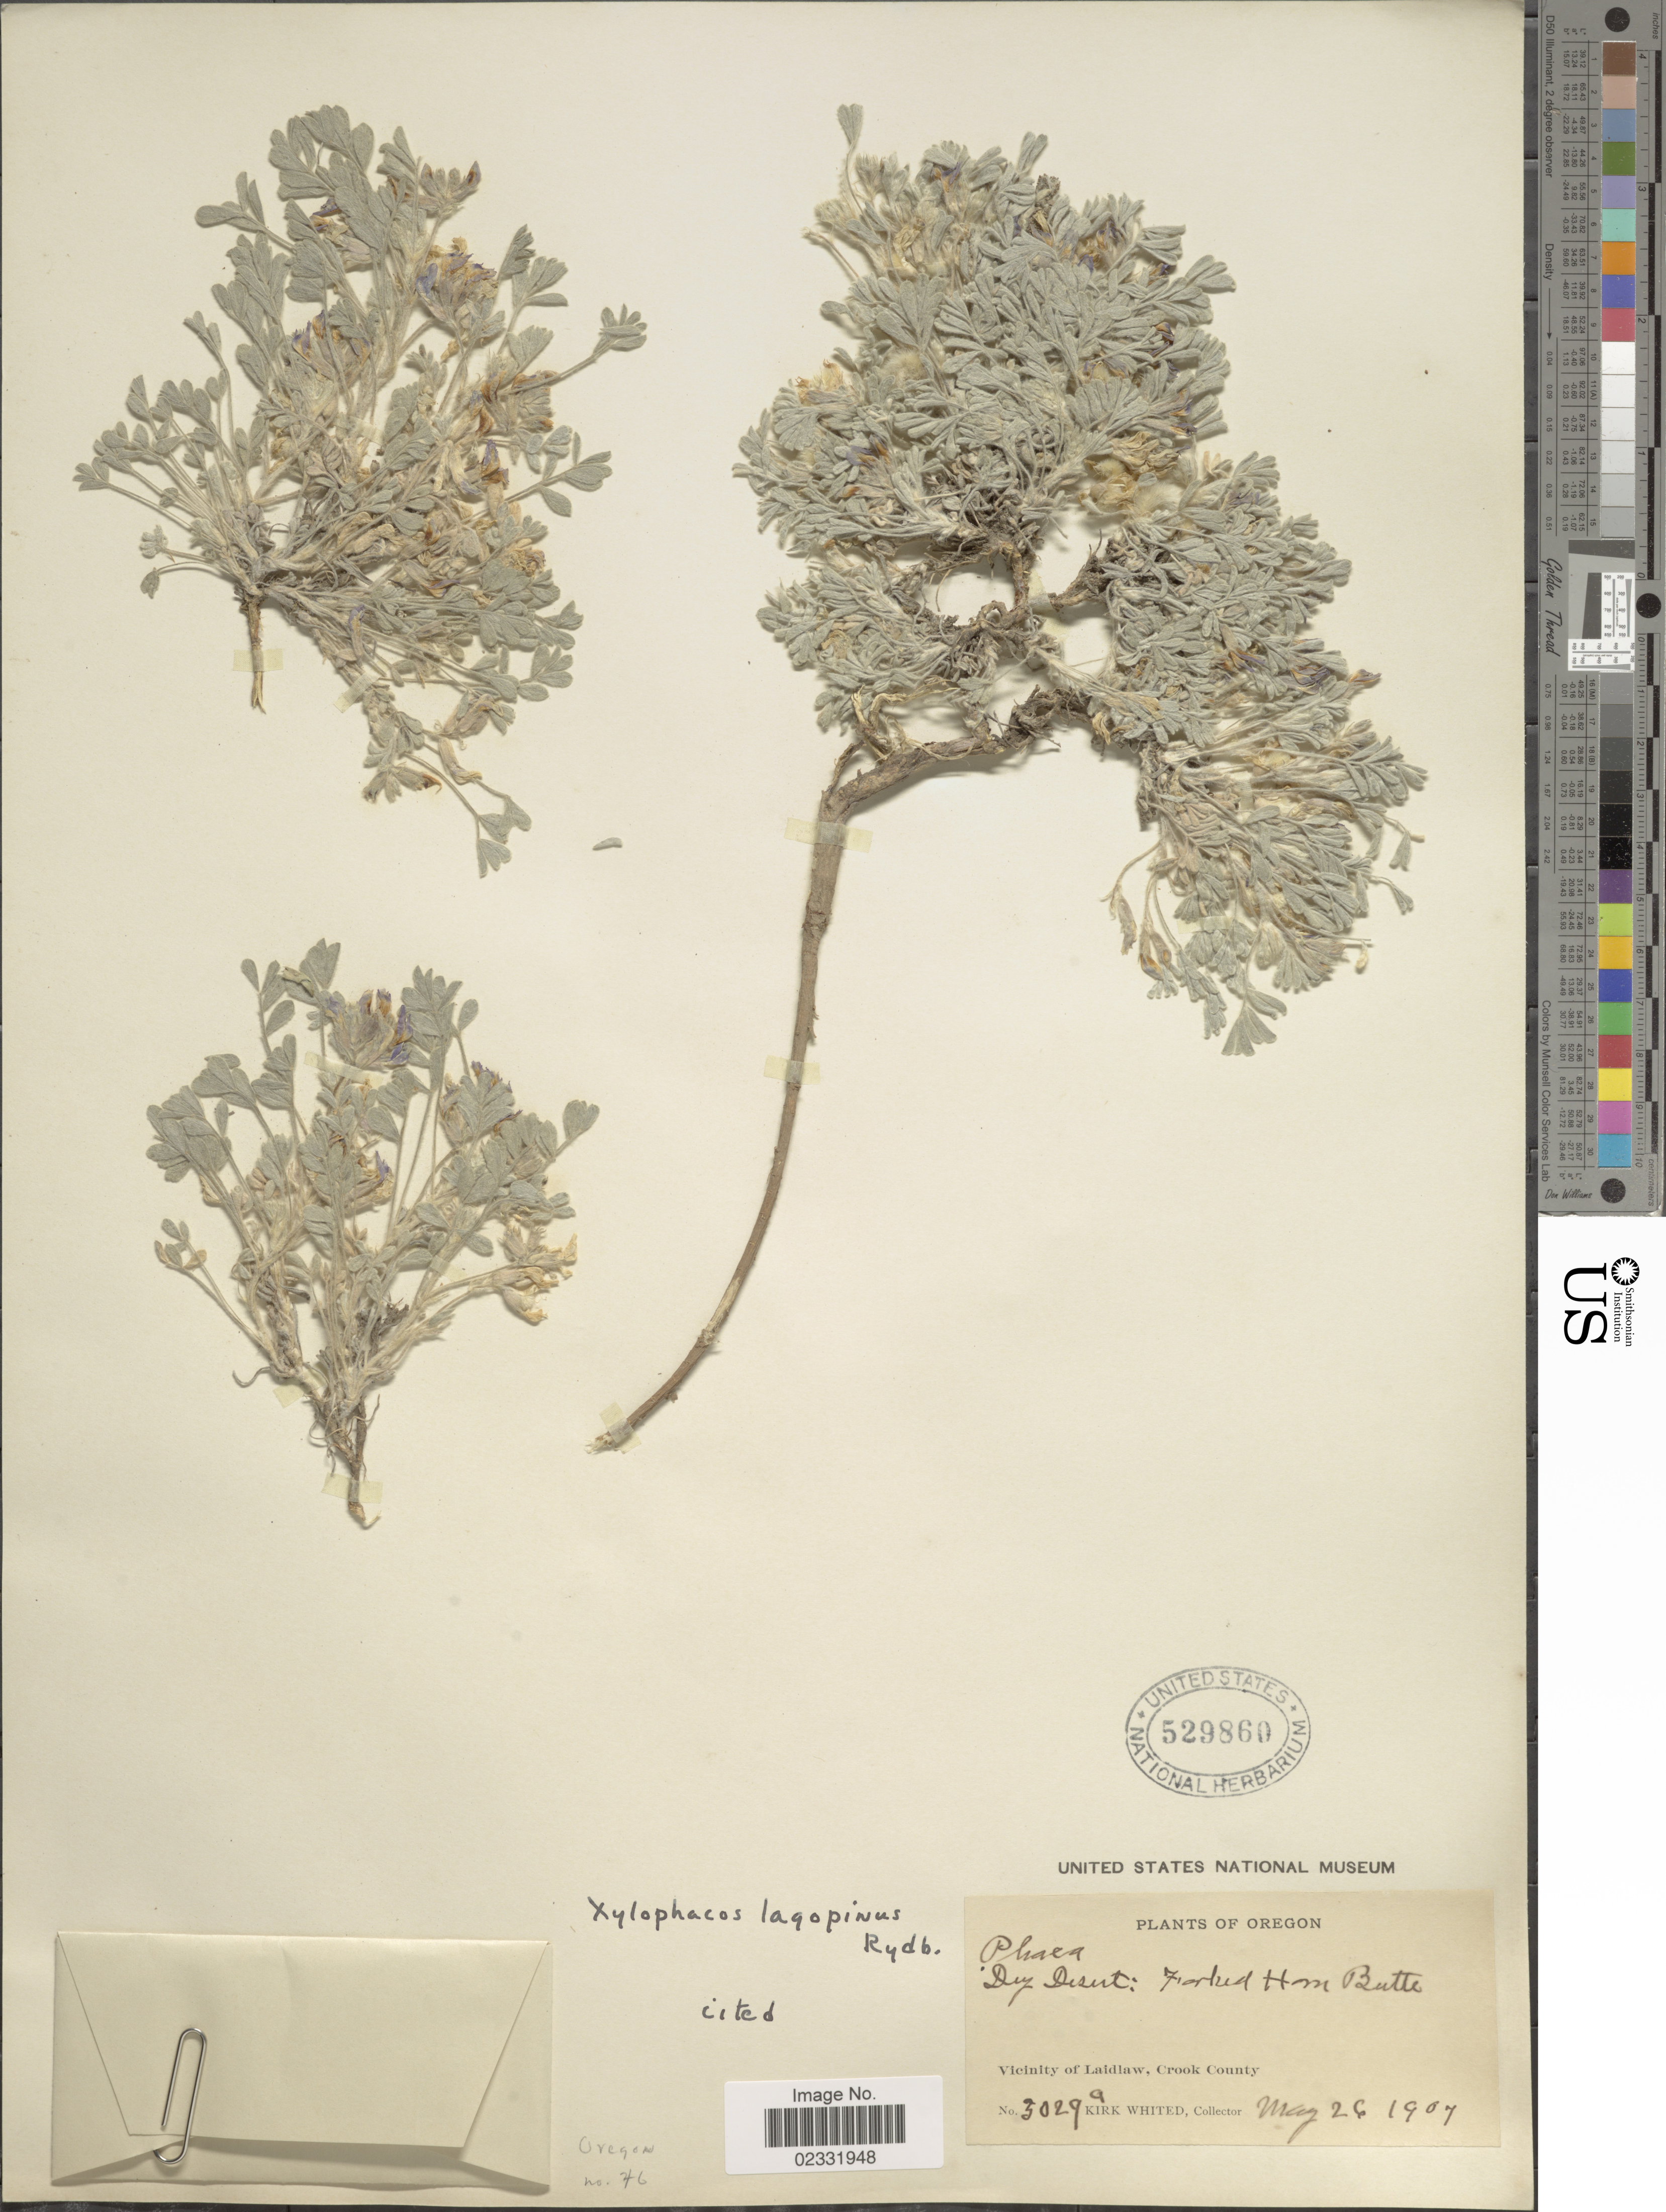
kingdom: Plantae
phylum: Tracheophyta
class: Magnoliopsida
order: Fabales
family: Fabaceae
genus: Astragalus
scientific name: Astragalus lagopinus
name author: (Rydb.) M. Peck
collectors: K. Whited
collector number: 3029A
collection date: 1907-05-26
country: United States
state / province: Oregon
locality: Vicinity of Laidlaw, Crook County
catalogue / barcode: US 529860